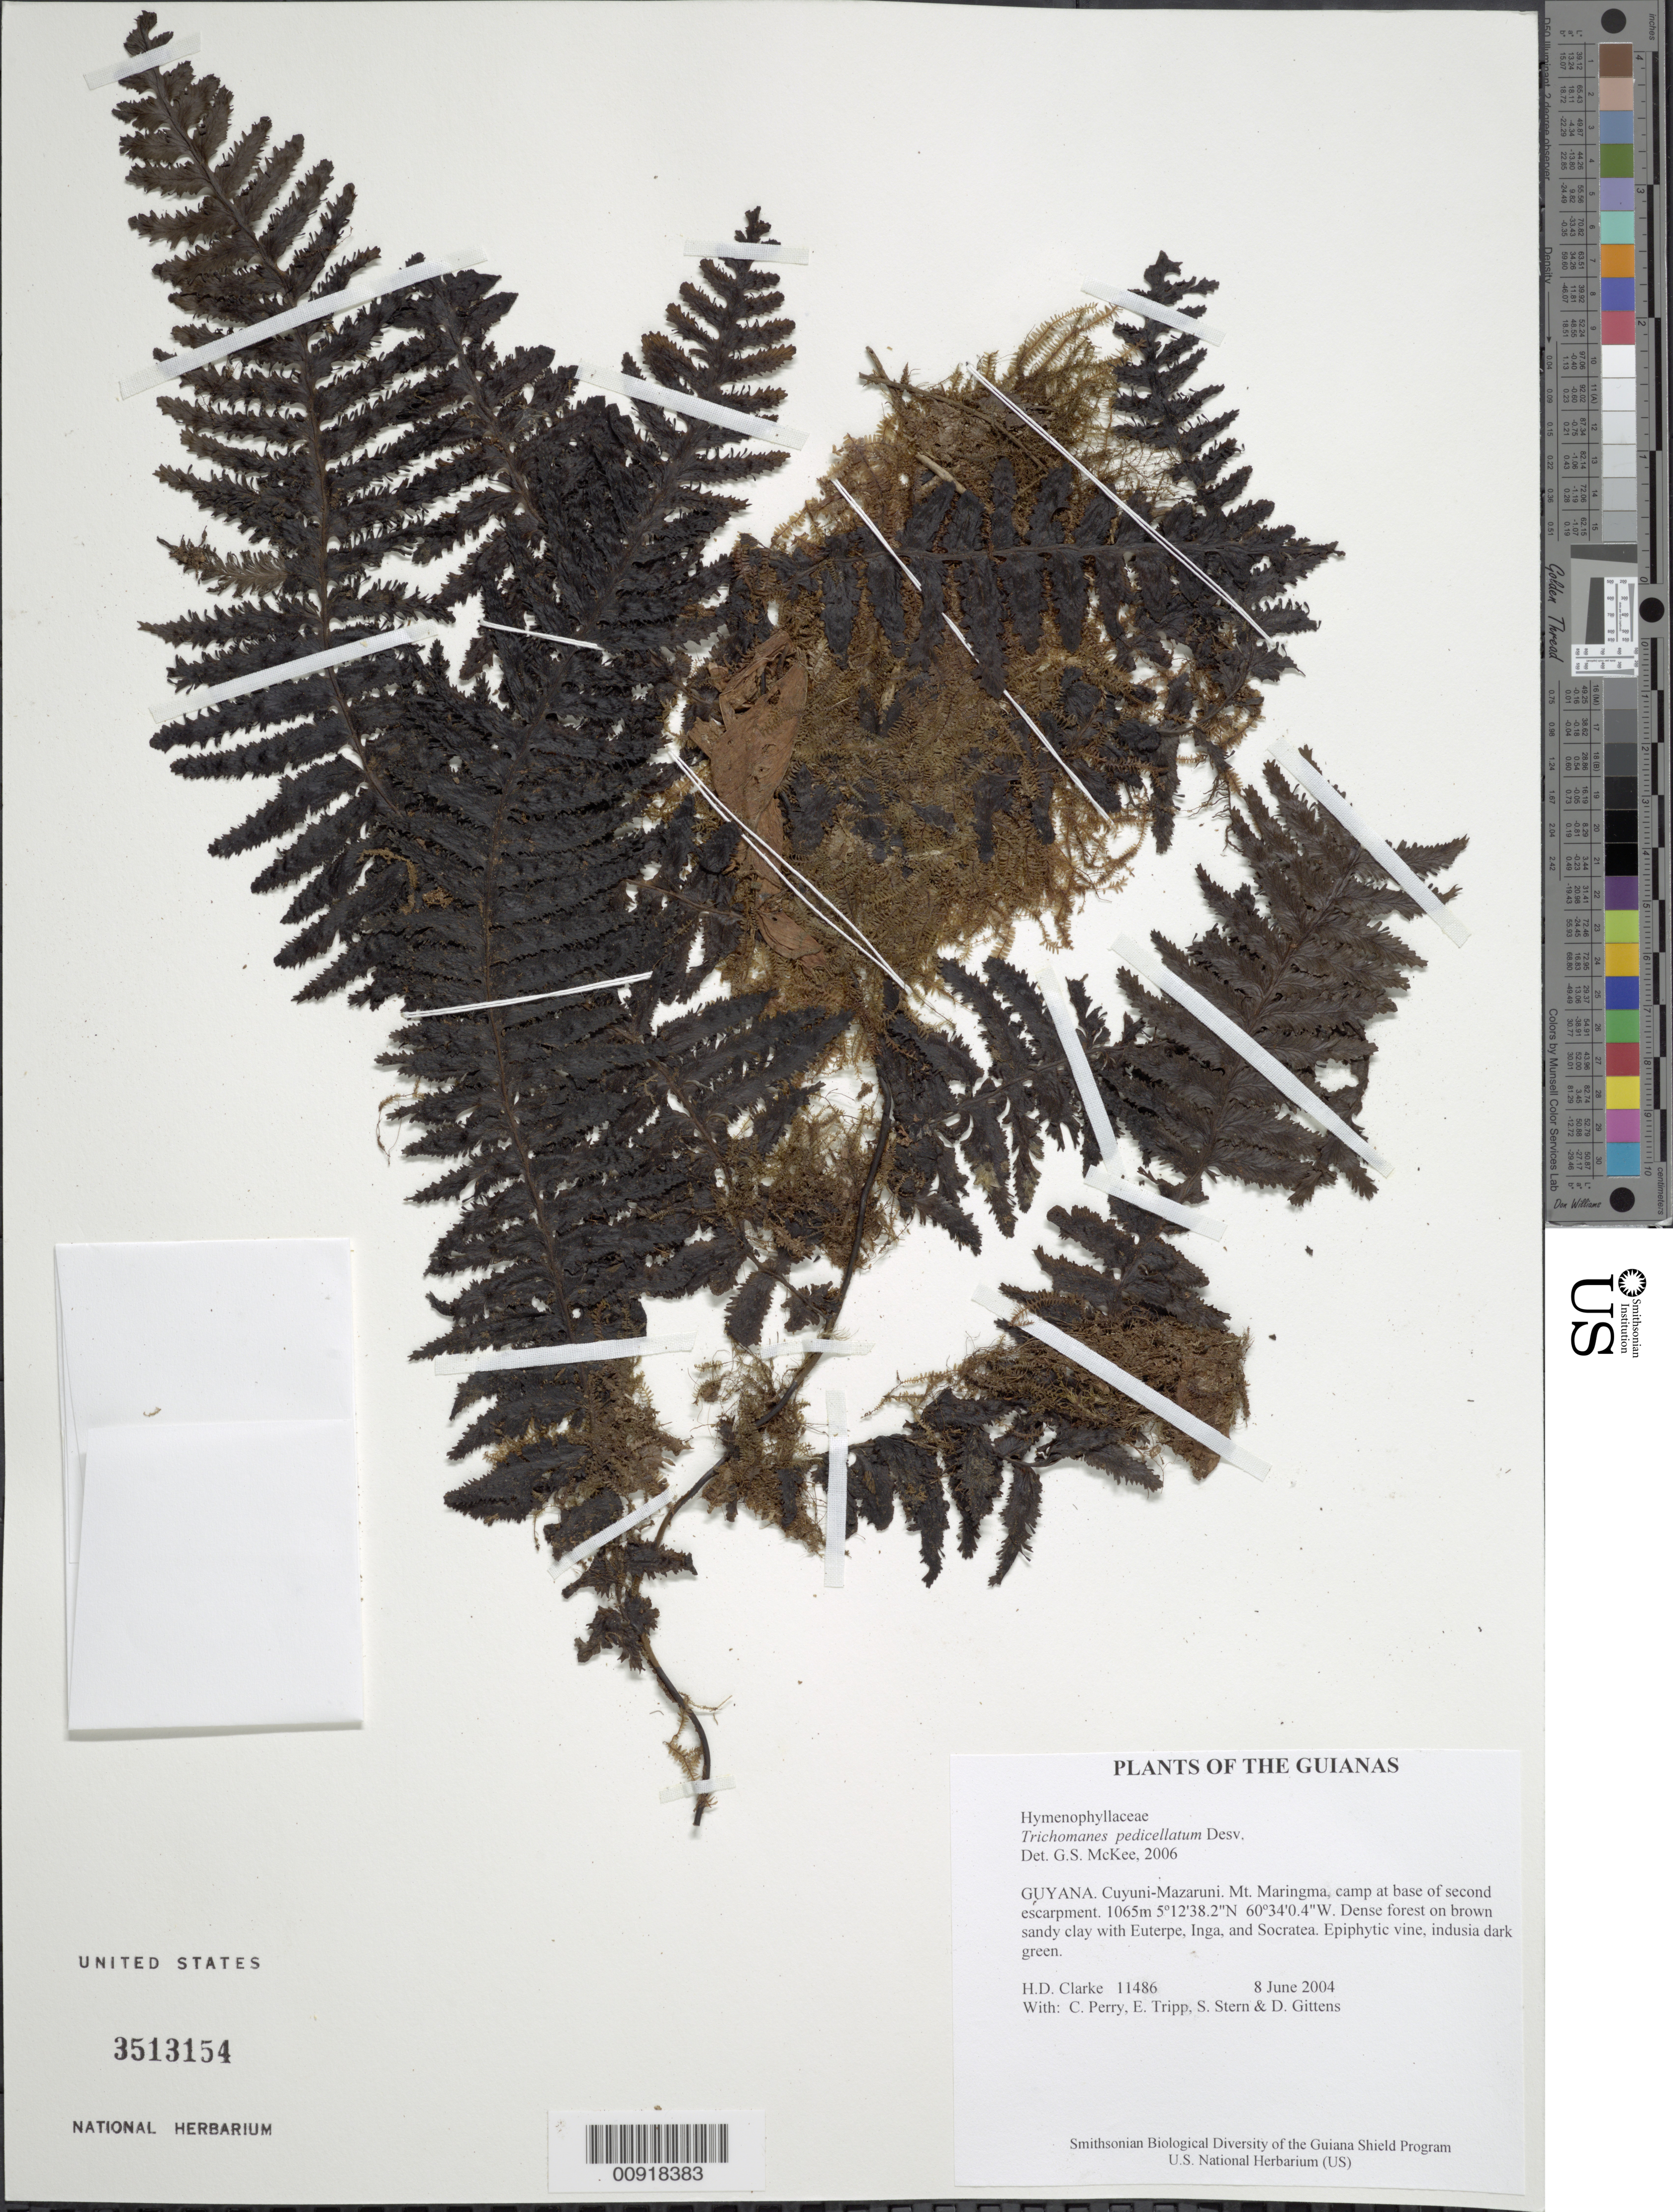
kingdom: Plantae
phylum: Tracheophyta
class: Polypodiopsida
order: Hymenophyllales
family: Hymenophyllaceae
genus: Trichomanes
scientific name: Trichomanes pedicellatum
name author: Desv.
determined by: McKee, G. S., (US), NMNH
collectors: H. D. Clarke, C. Perry, E. Tripp, S. R. Stern & D. Gittens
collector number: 11486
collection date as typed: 8 June 2004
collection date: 2004-06-08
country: Guyana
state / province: Cuyuni-Mazaruni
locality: Mt. Maringma, camp at base of second escarpment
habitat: Dense forest on brown sandy clay with Euterpe, Inga, and Socratea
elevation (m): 1065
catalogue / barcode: US 3513154